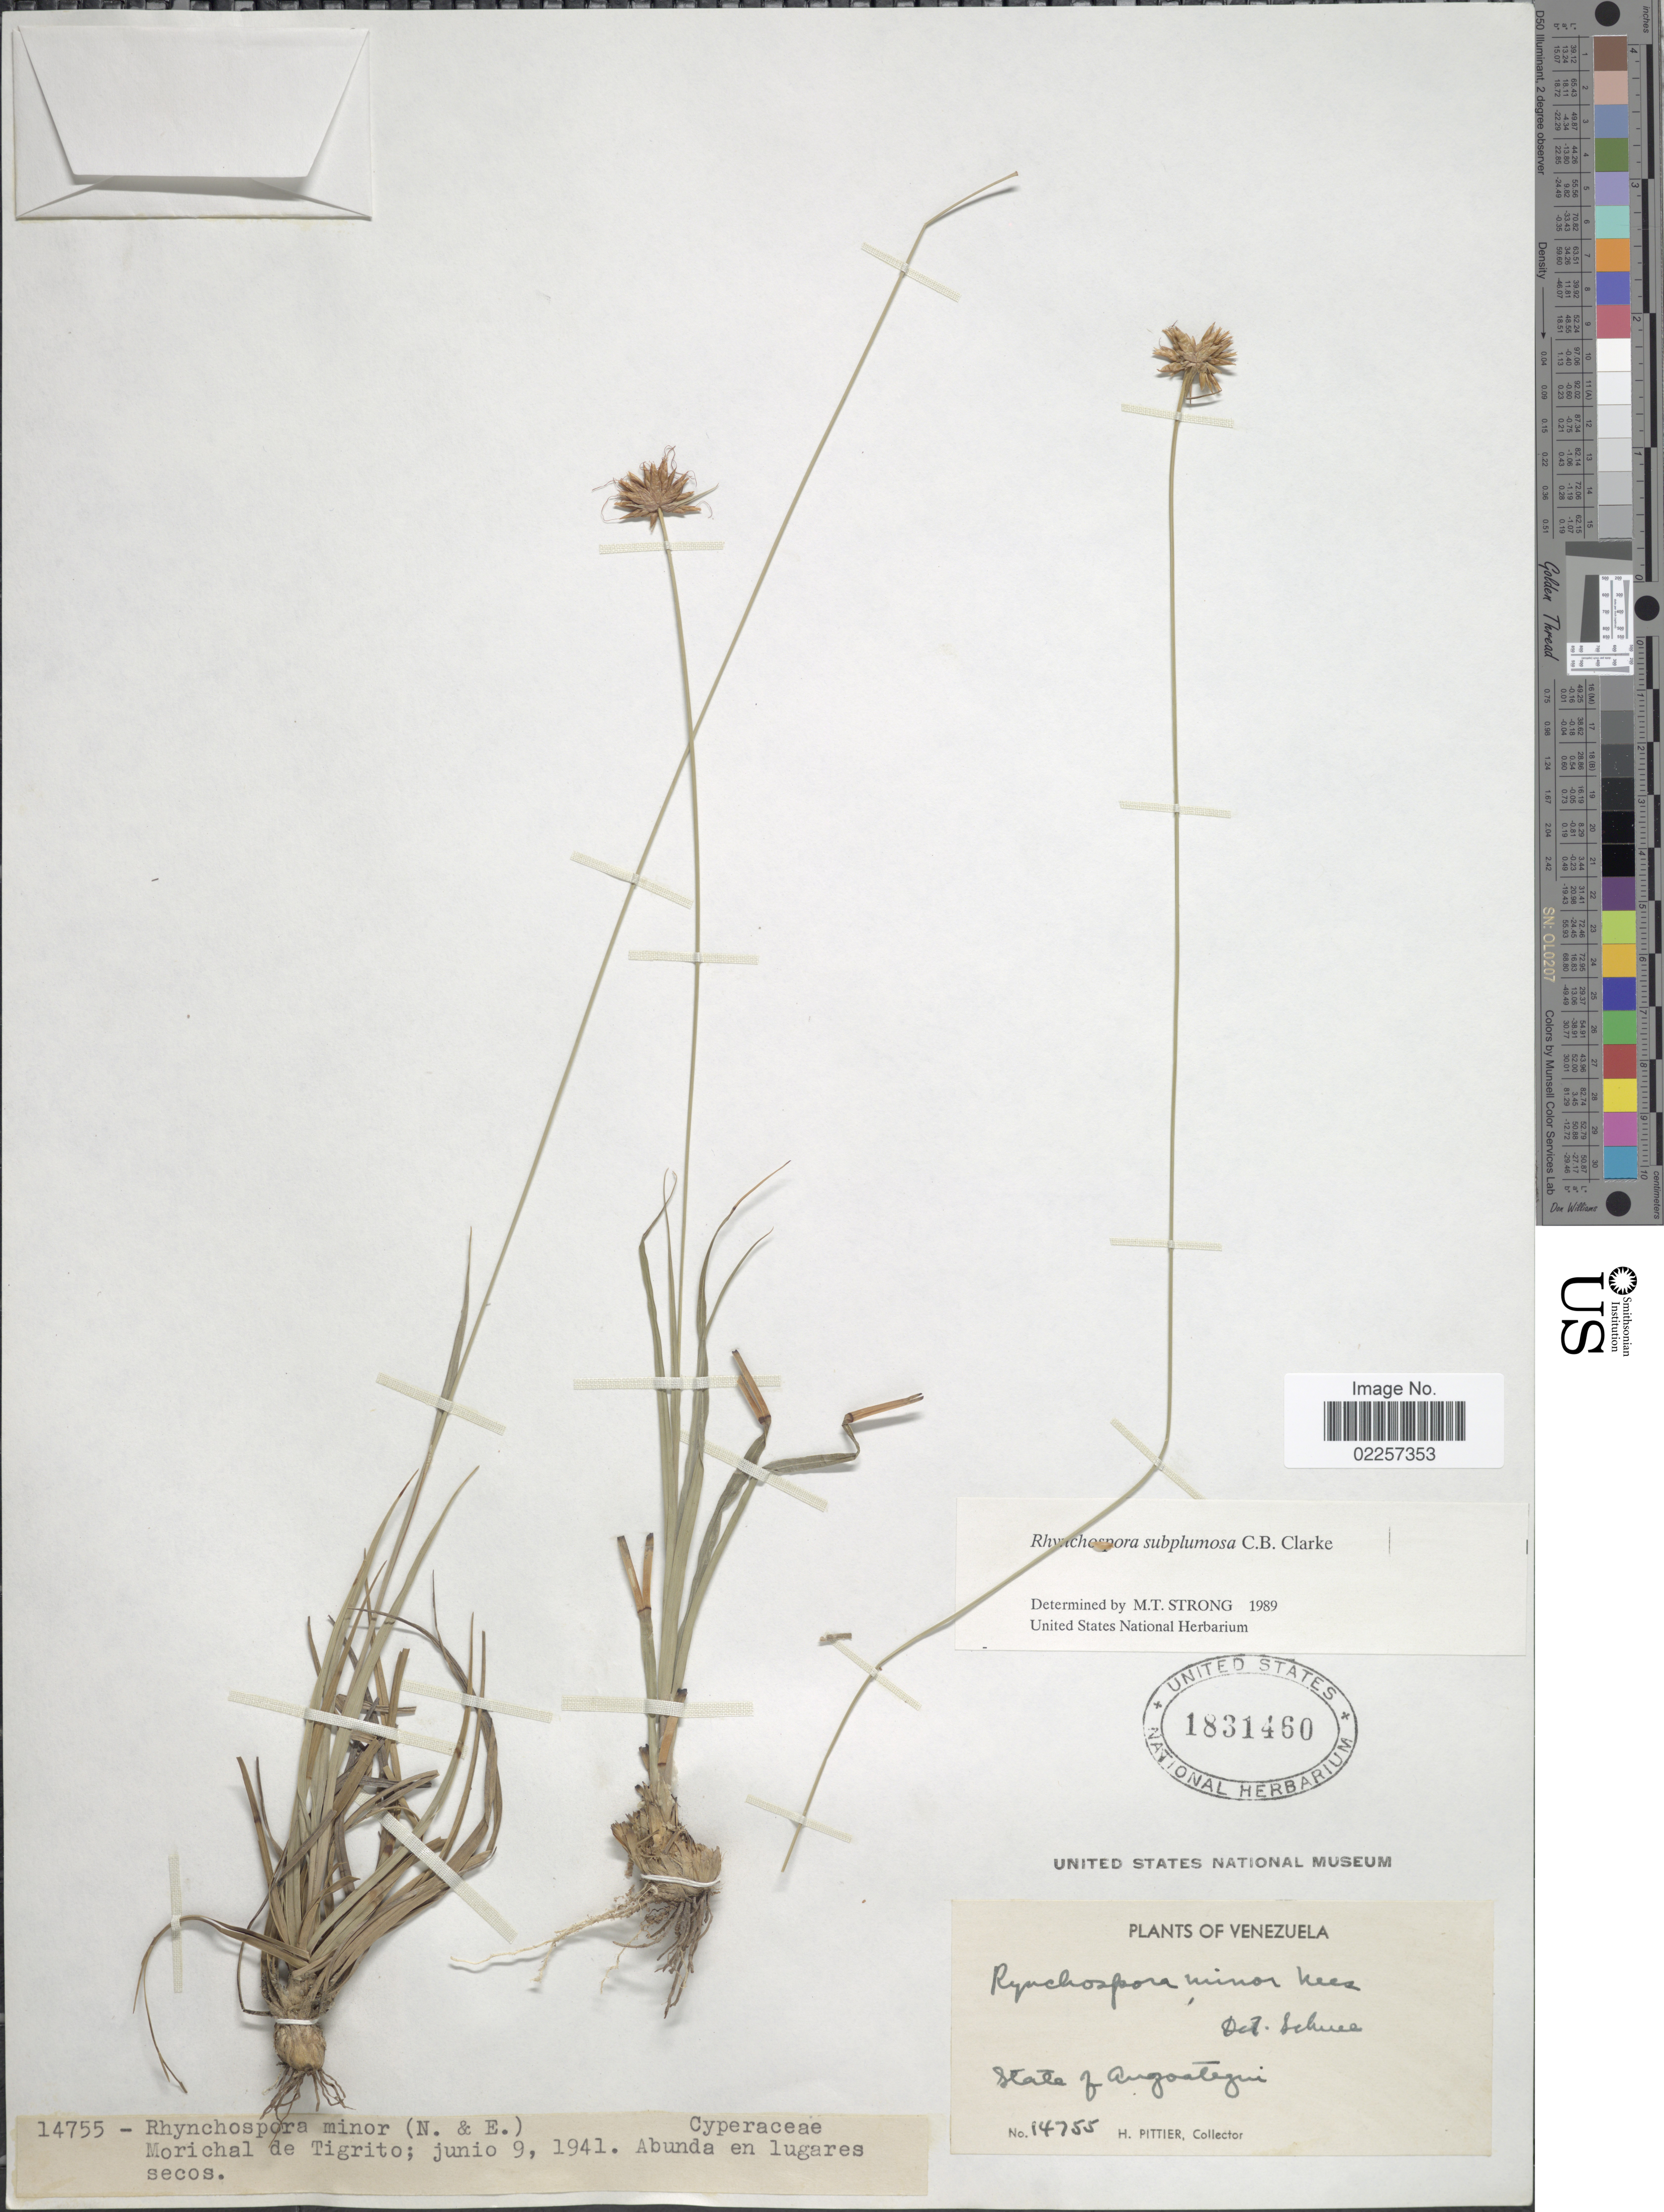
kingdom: Plantae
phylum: Tracheophyta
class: Liliopsida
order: Poales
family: Cyperaceae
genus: Rhynchospora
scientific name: Rhynchospora subplumosa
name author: C.B. Clarke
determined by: Alves, K.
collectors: H. F. Pittier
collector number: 14755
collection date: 1941-06-09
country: Venezuela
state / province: Anzoategui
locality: Morichal de Tigrito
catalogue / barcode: US 1831460